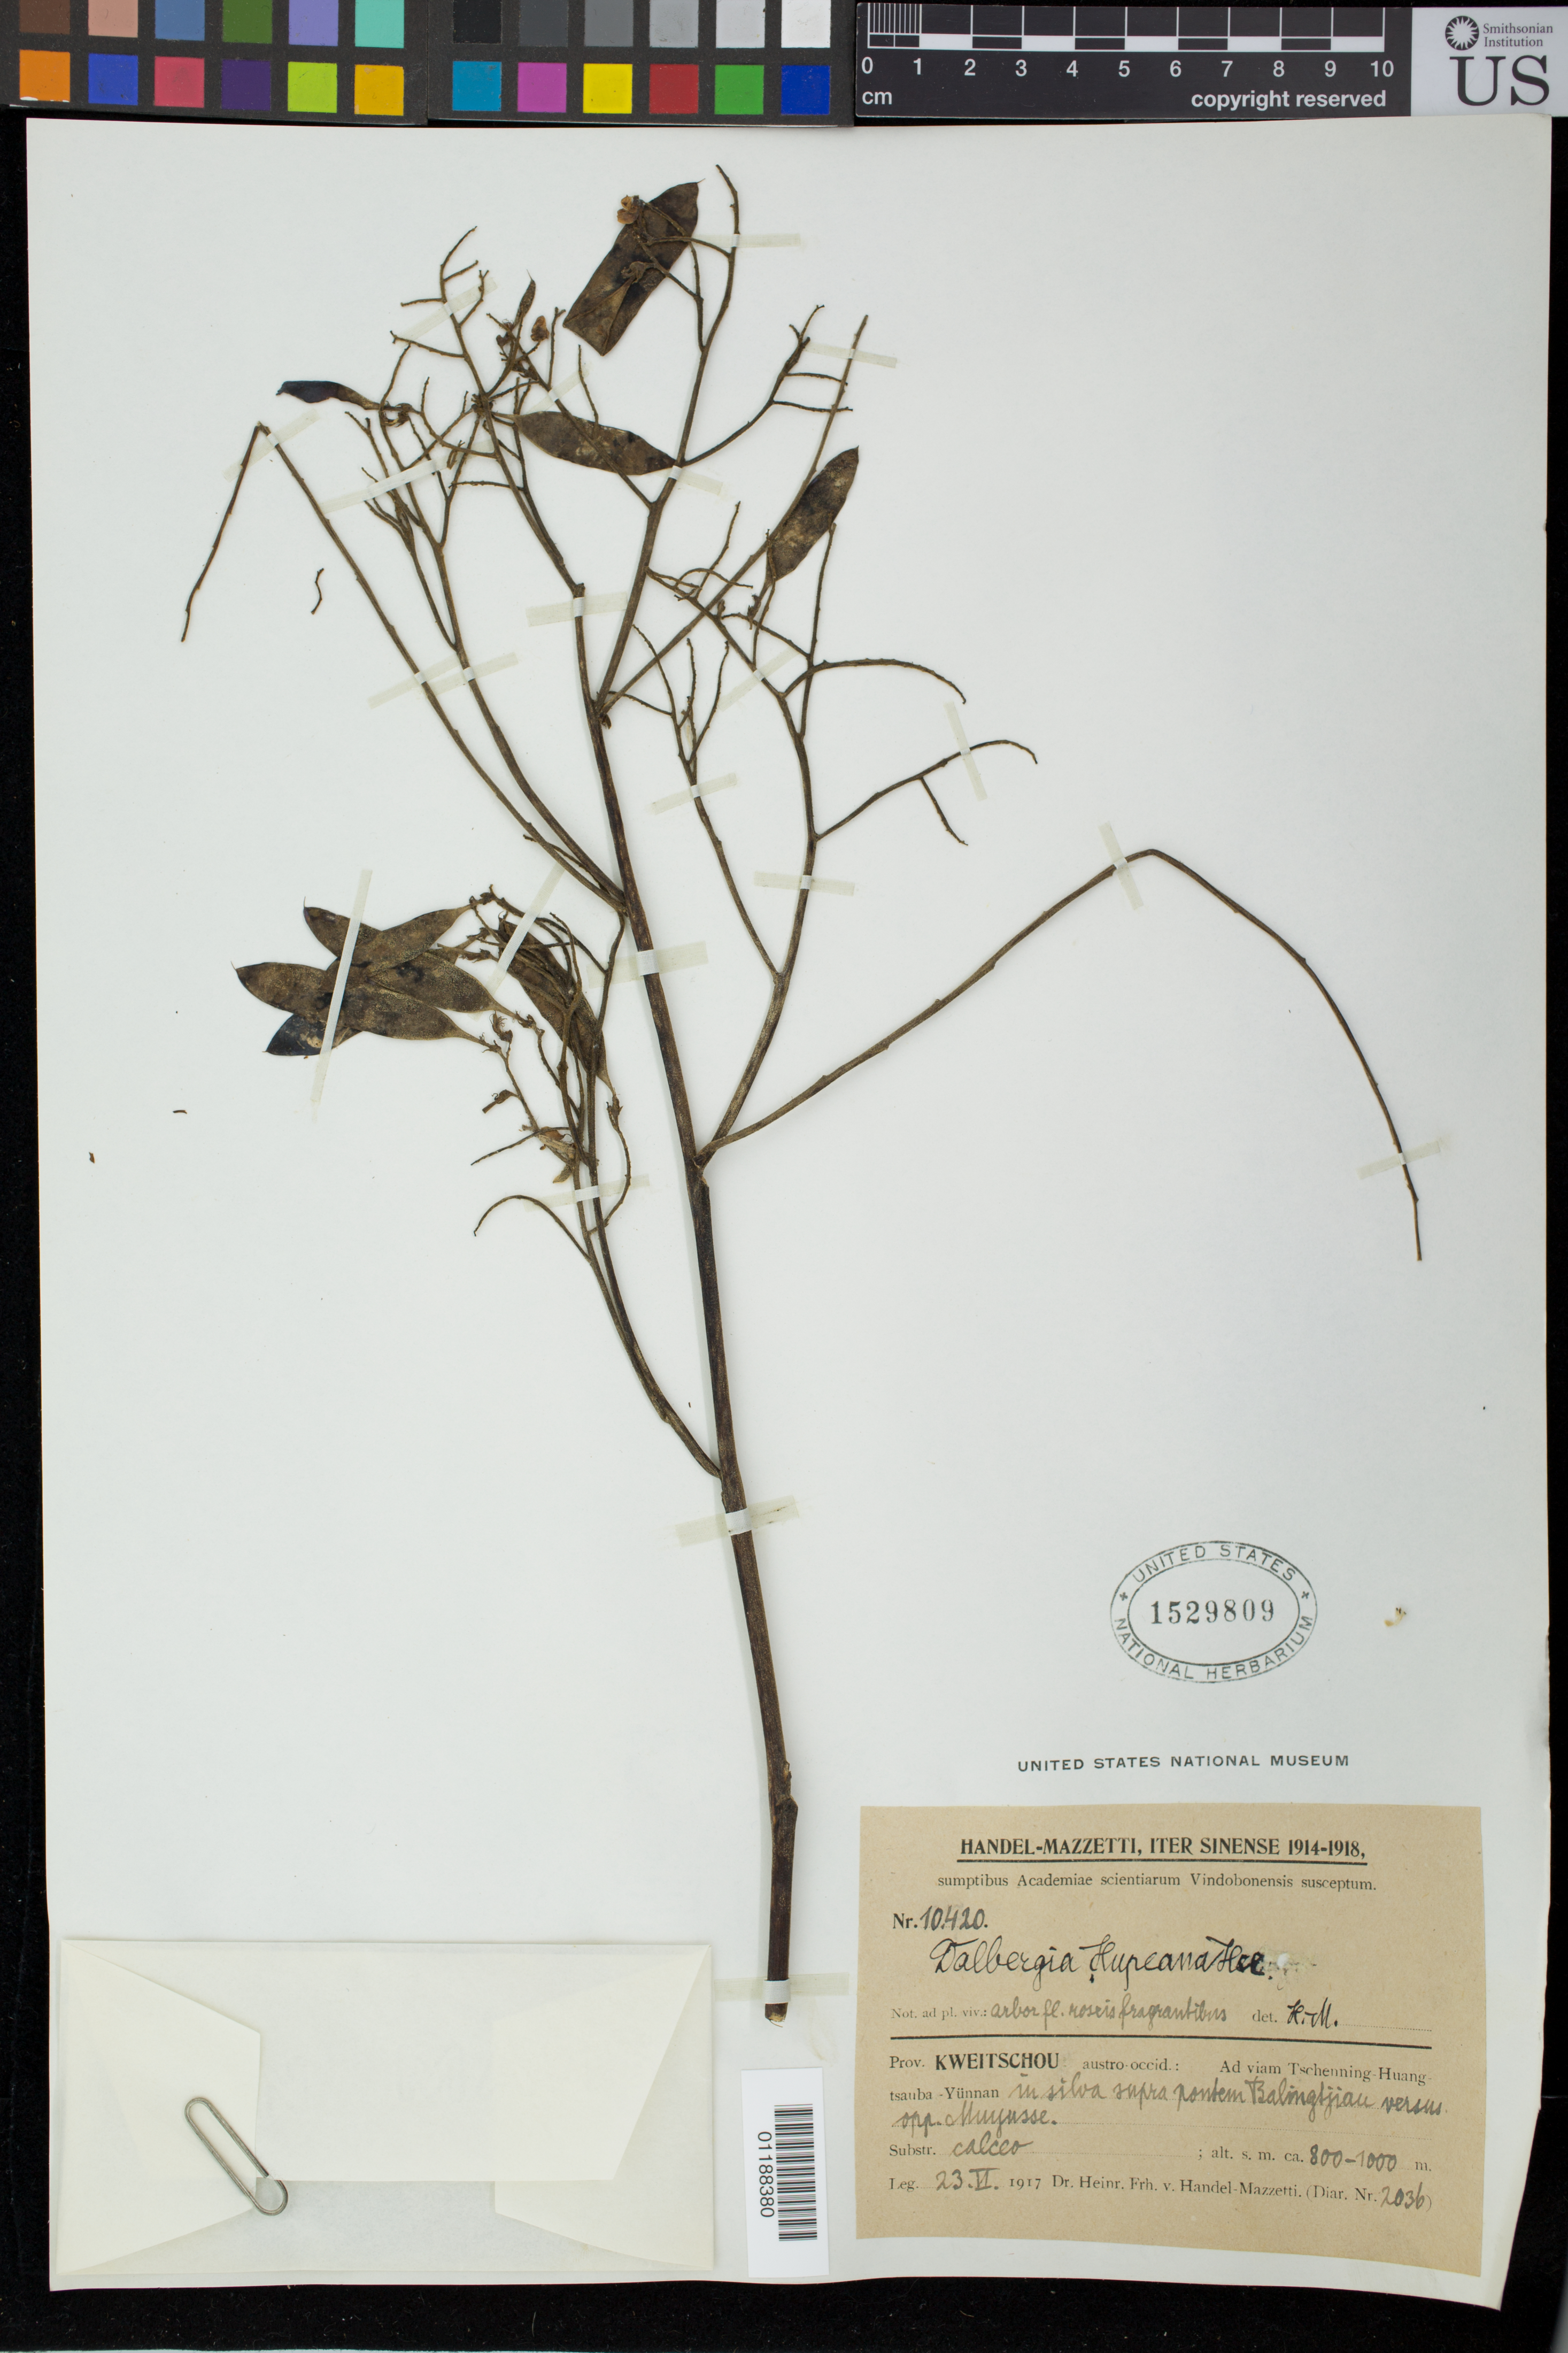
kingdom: Plantae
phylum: Tracheophyta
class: Magnoliopsida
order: Fabales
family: Fabaceae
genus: Dalbergia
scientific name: Dalbergia hupeana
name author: Hance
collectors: H. Handel-Mazzetti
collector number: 10420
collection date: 1917-02-23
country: China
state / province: Guizhou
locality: Ad viam Tschenning-Huang-tsauba -Yunnan in silva supra pontem Balingtjiau versus opp. Muyusse.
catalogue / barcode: US 1529809